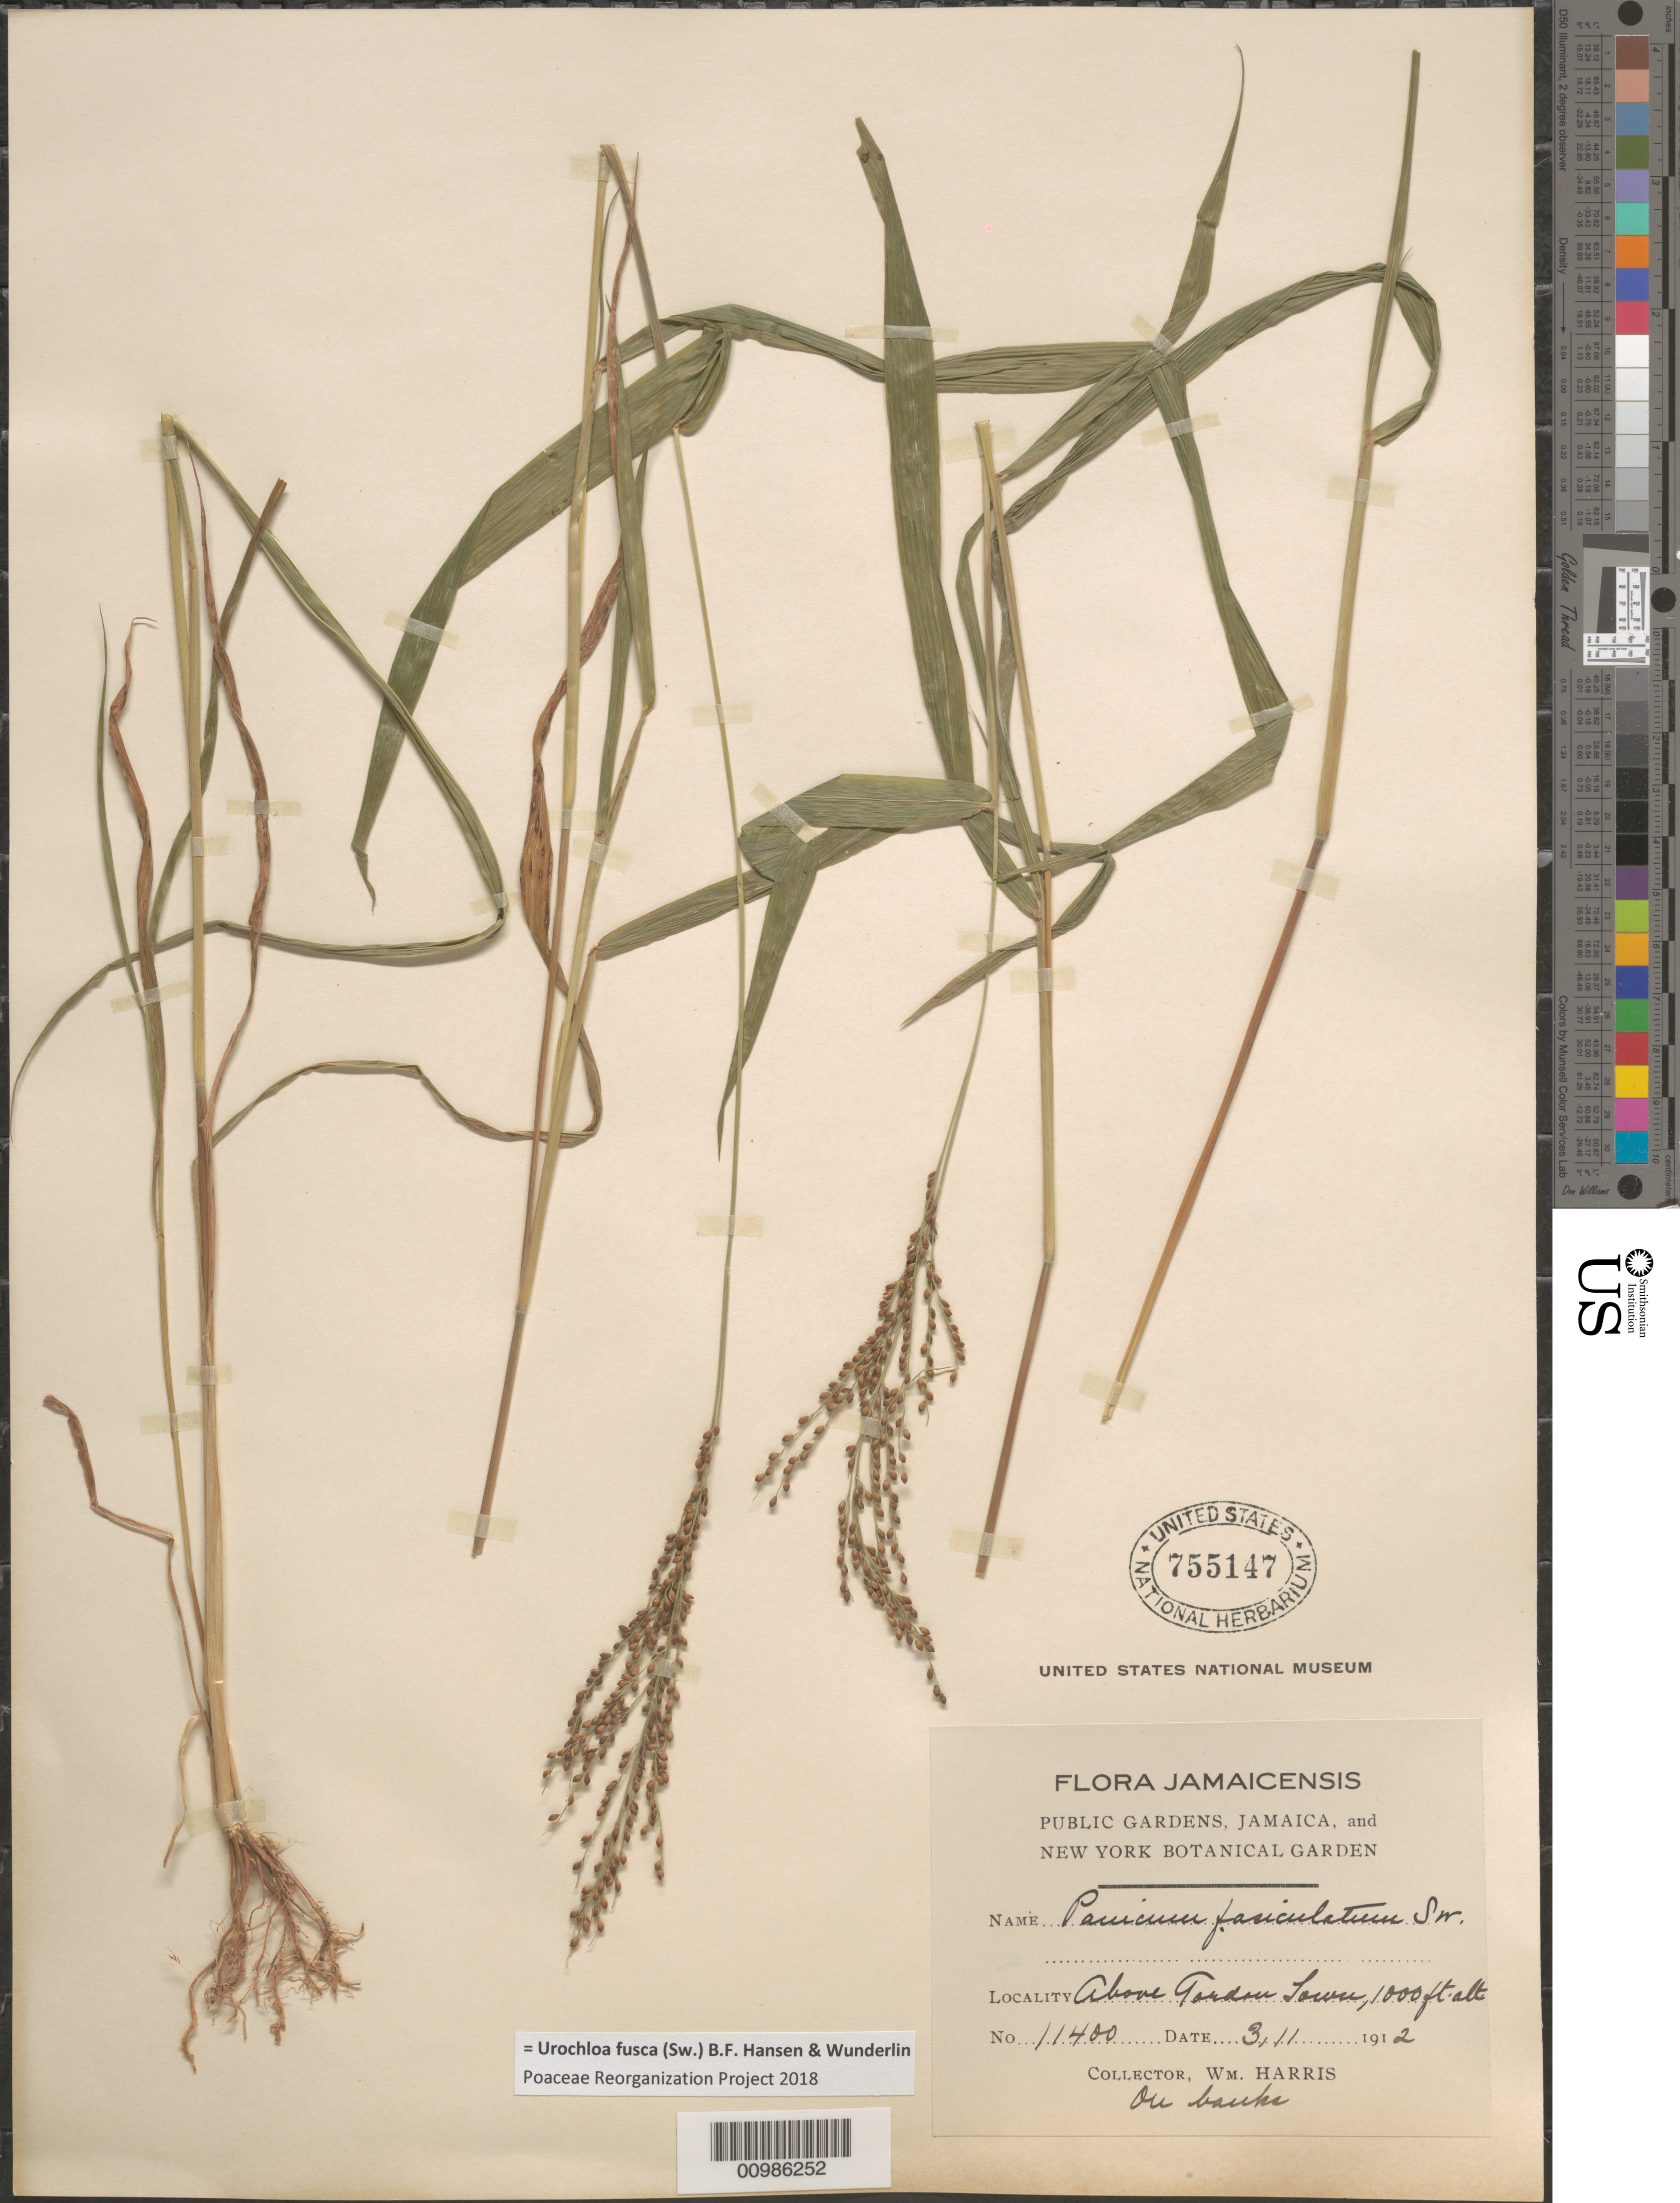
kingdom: Plantae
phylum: Tracheophyta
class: Liliopsida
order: Poales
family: Poaceae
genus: Brachiaria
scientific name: Brachiaria fasciculata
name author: (Sw.) Parodi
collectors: W. H. Harris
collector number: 11400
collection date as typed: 11 Mar 1912 or 03 Nov 1912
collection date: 1912-03-11 or 1912-11-03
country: Jamaica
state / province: Saint Andrew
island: Jamaica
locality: Gordon Town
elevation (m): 305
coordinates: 0 N, 0 E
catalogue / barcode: US 755147